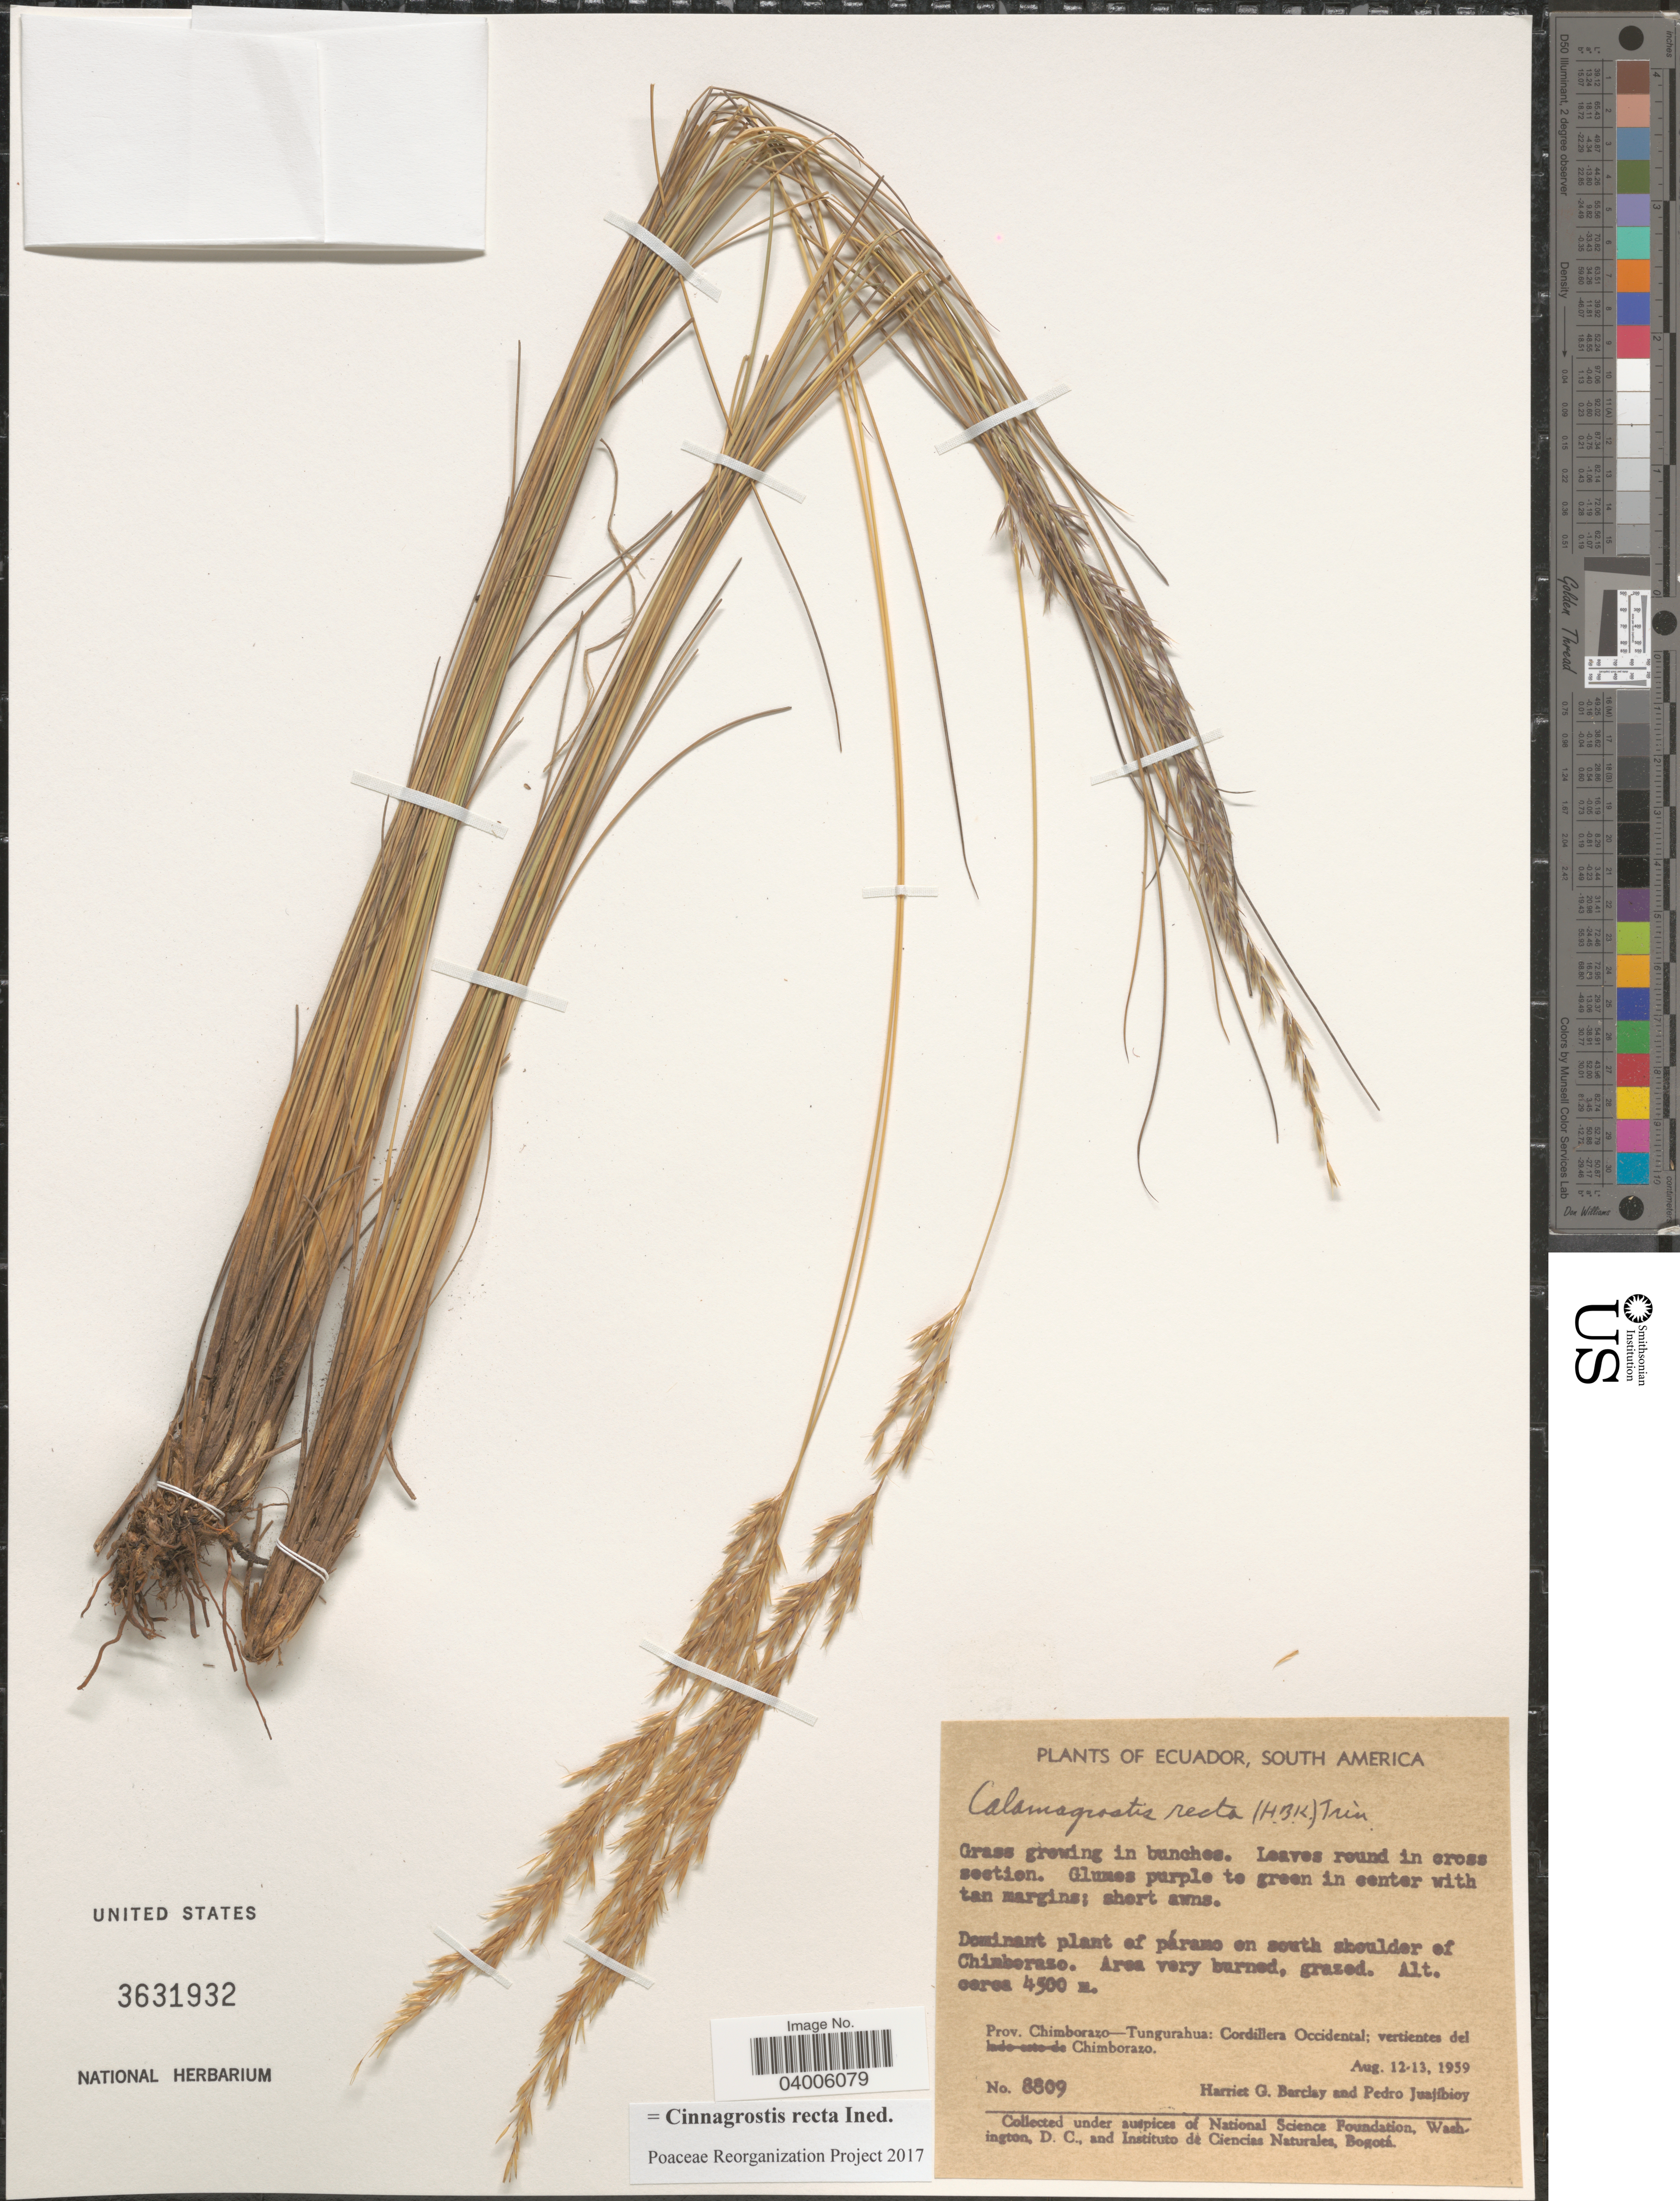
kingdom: Plantae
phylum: Tracheophyta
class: Liliopsida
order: Poales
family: Poaceae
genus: Cinnagrostis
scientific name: Cinnagrostis recta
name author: (Kunth) P.M. Peterson et al.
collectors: H. G. Barclay & P. Juajibioy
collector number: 8809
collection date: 1959-08-12/1959-08-13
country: Ecuador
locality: Páramo on south shoulder of Chimborazo. Prov. Chimborazo-Tungurahua: Cordillera Occidental; vertientes del Chimborazo.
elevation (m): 4500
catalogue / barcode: US 3631932